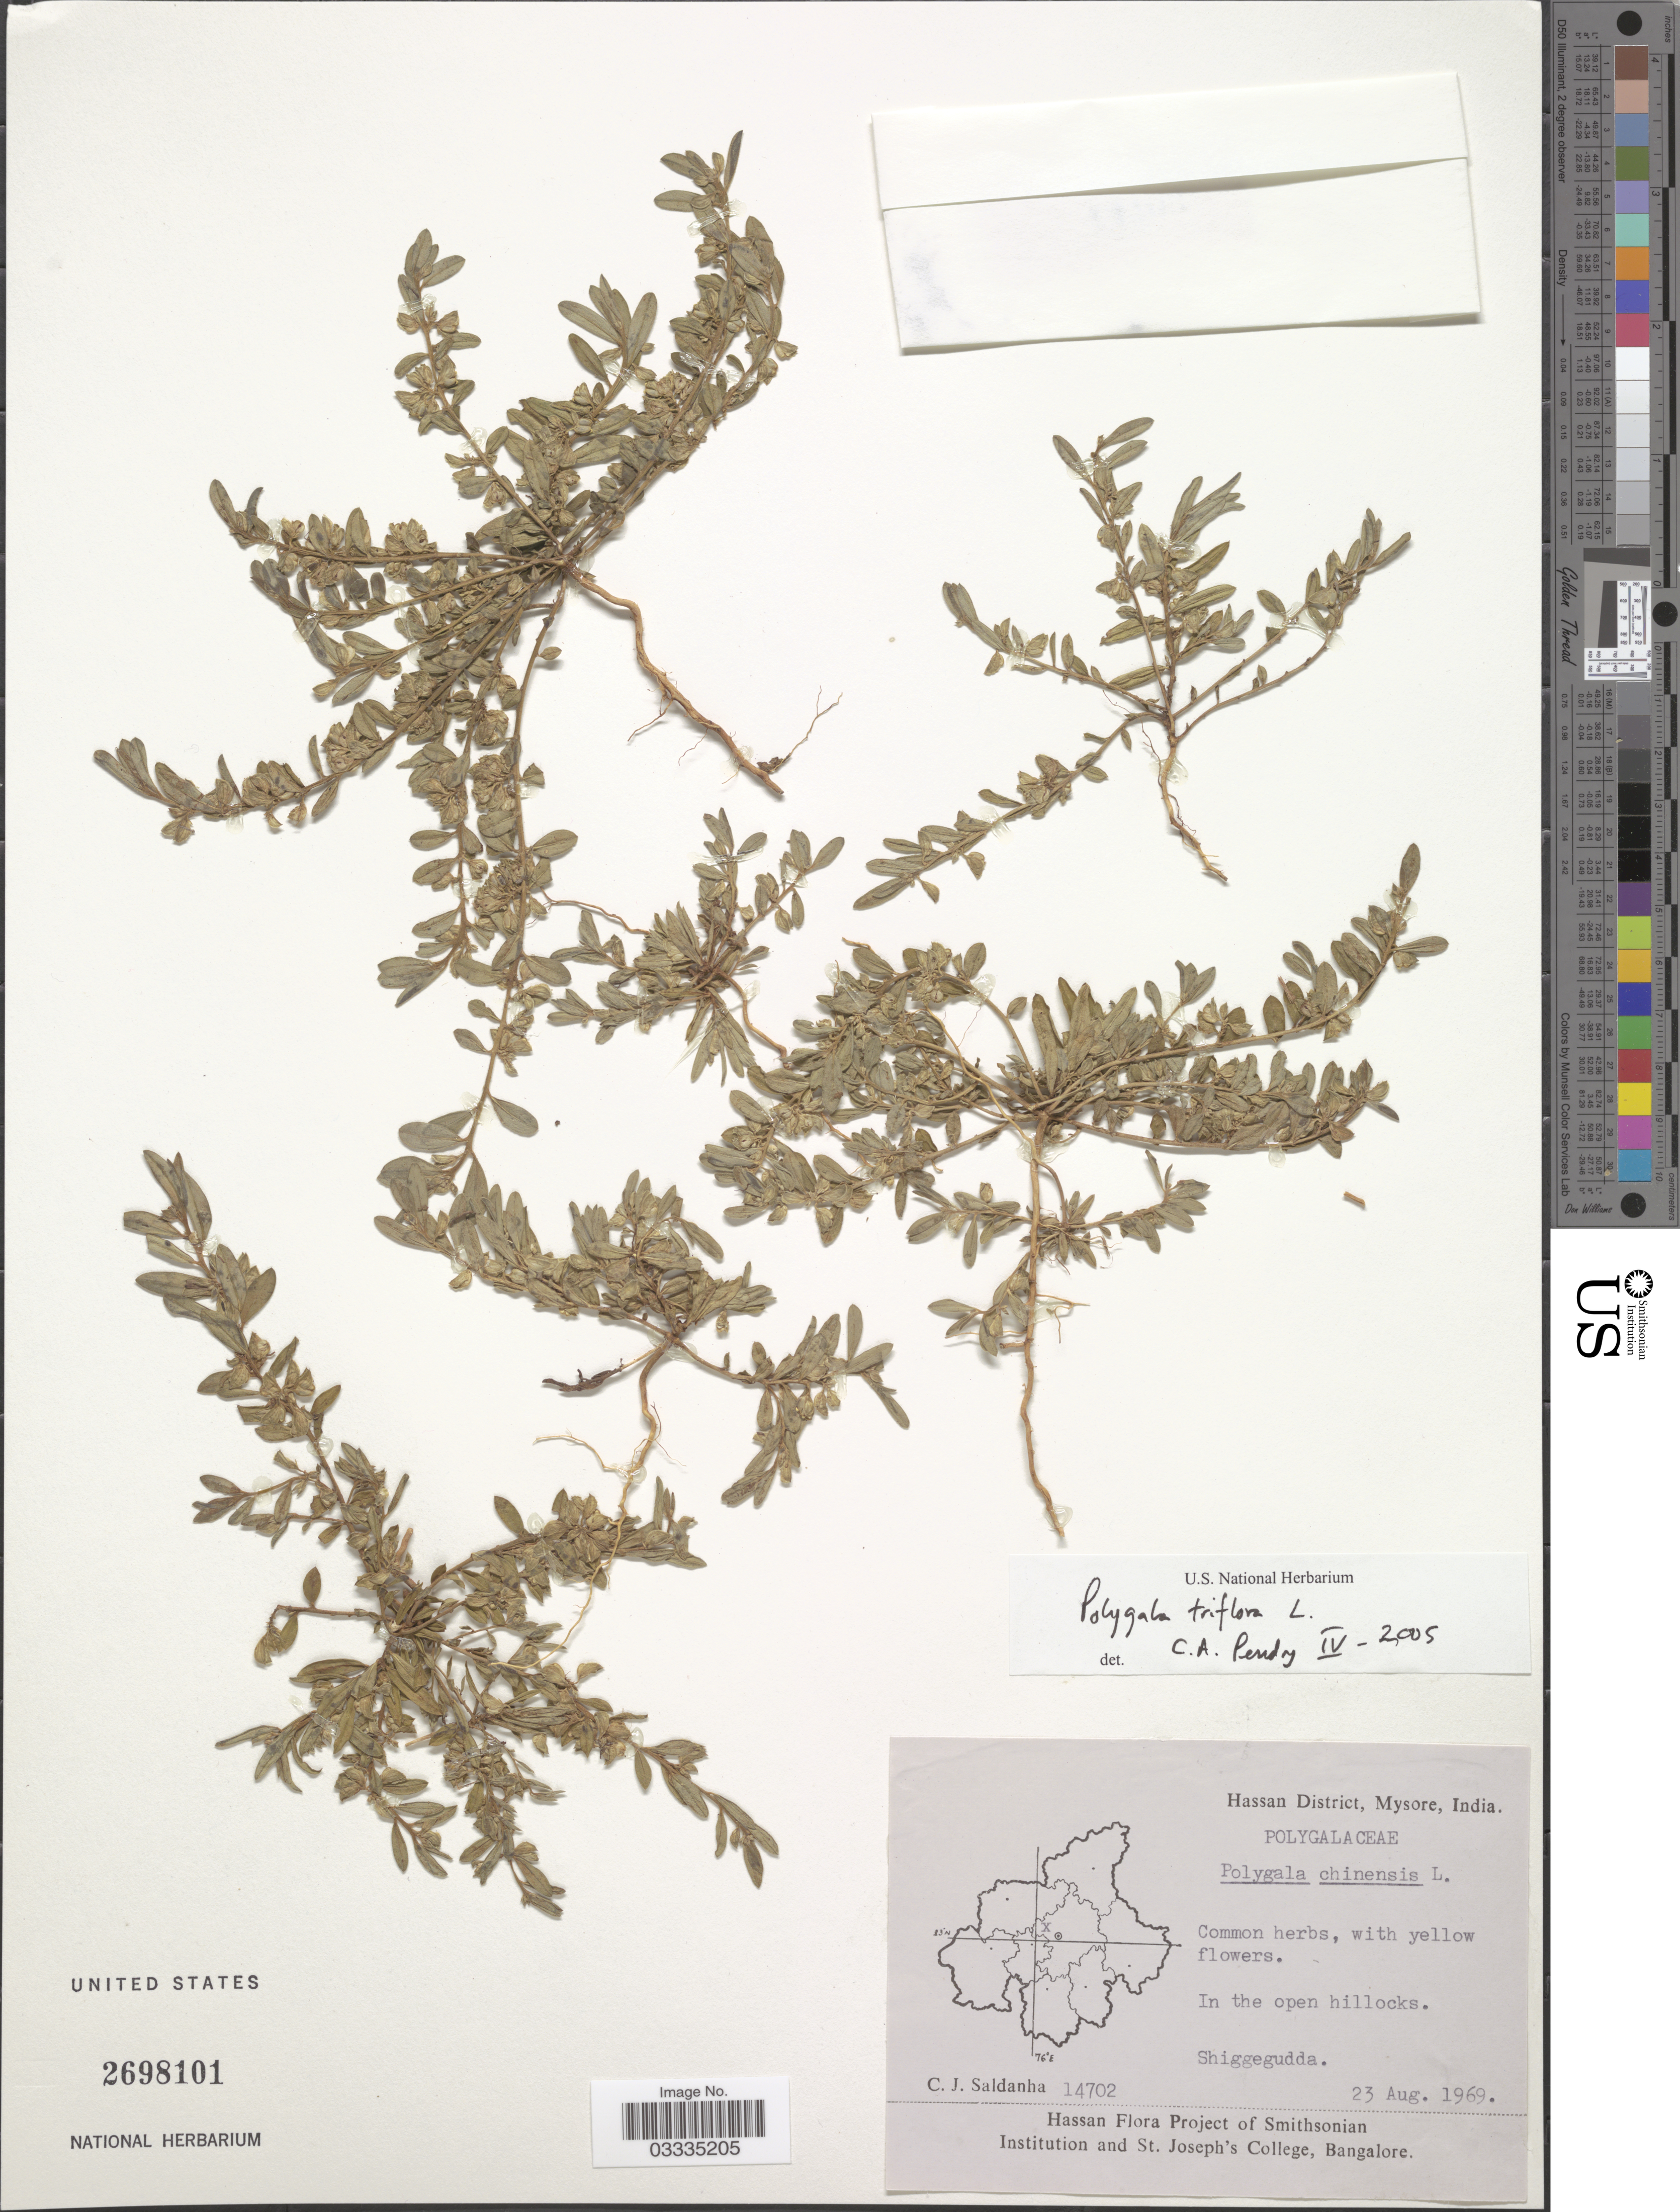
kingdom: Plantae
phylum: Tracheophyta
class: Magnoliopsida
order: Fabales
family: Polygalaceae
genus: Polygala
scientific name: Polygala triflora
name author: L.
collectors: C. J. Saldanha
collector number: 14702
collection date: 1969-08-23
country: India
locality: Hassan district, Mysore. Shiggegudda.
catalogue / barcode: US 2698101